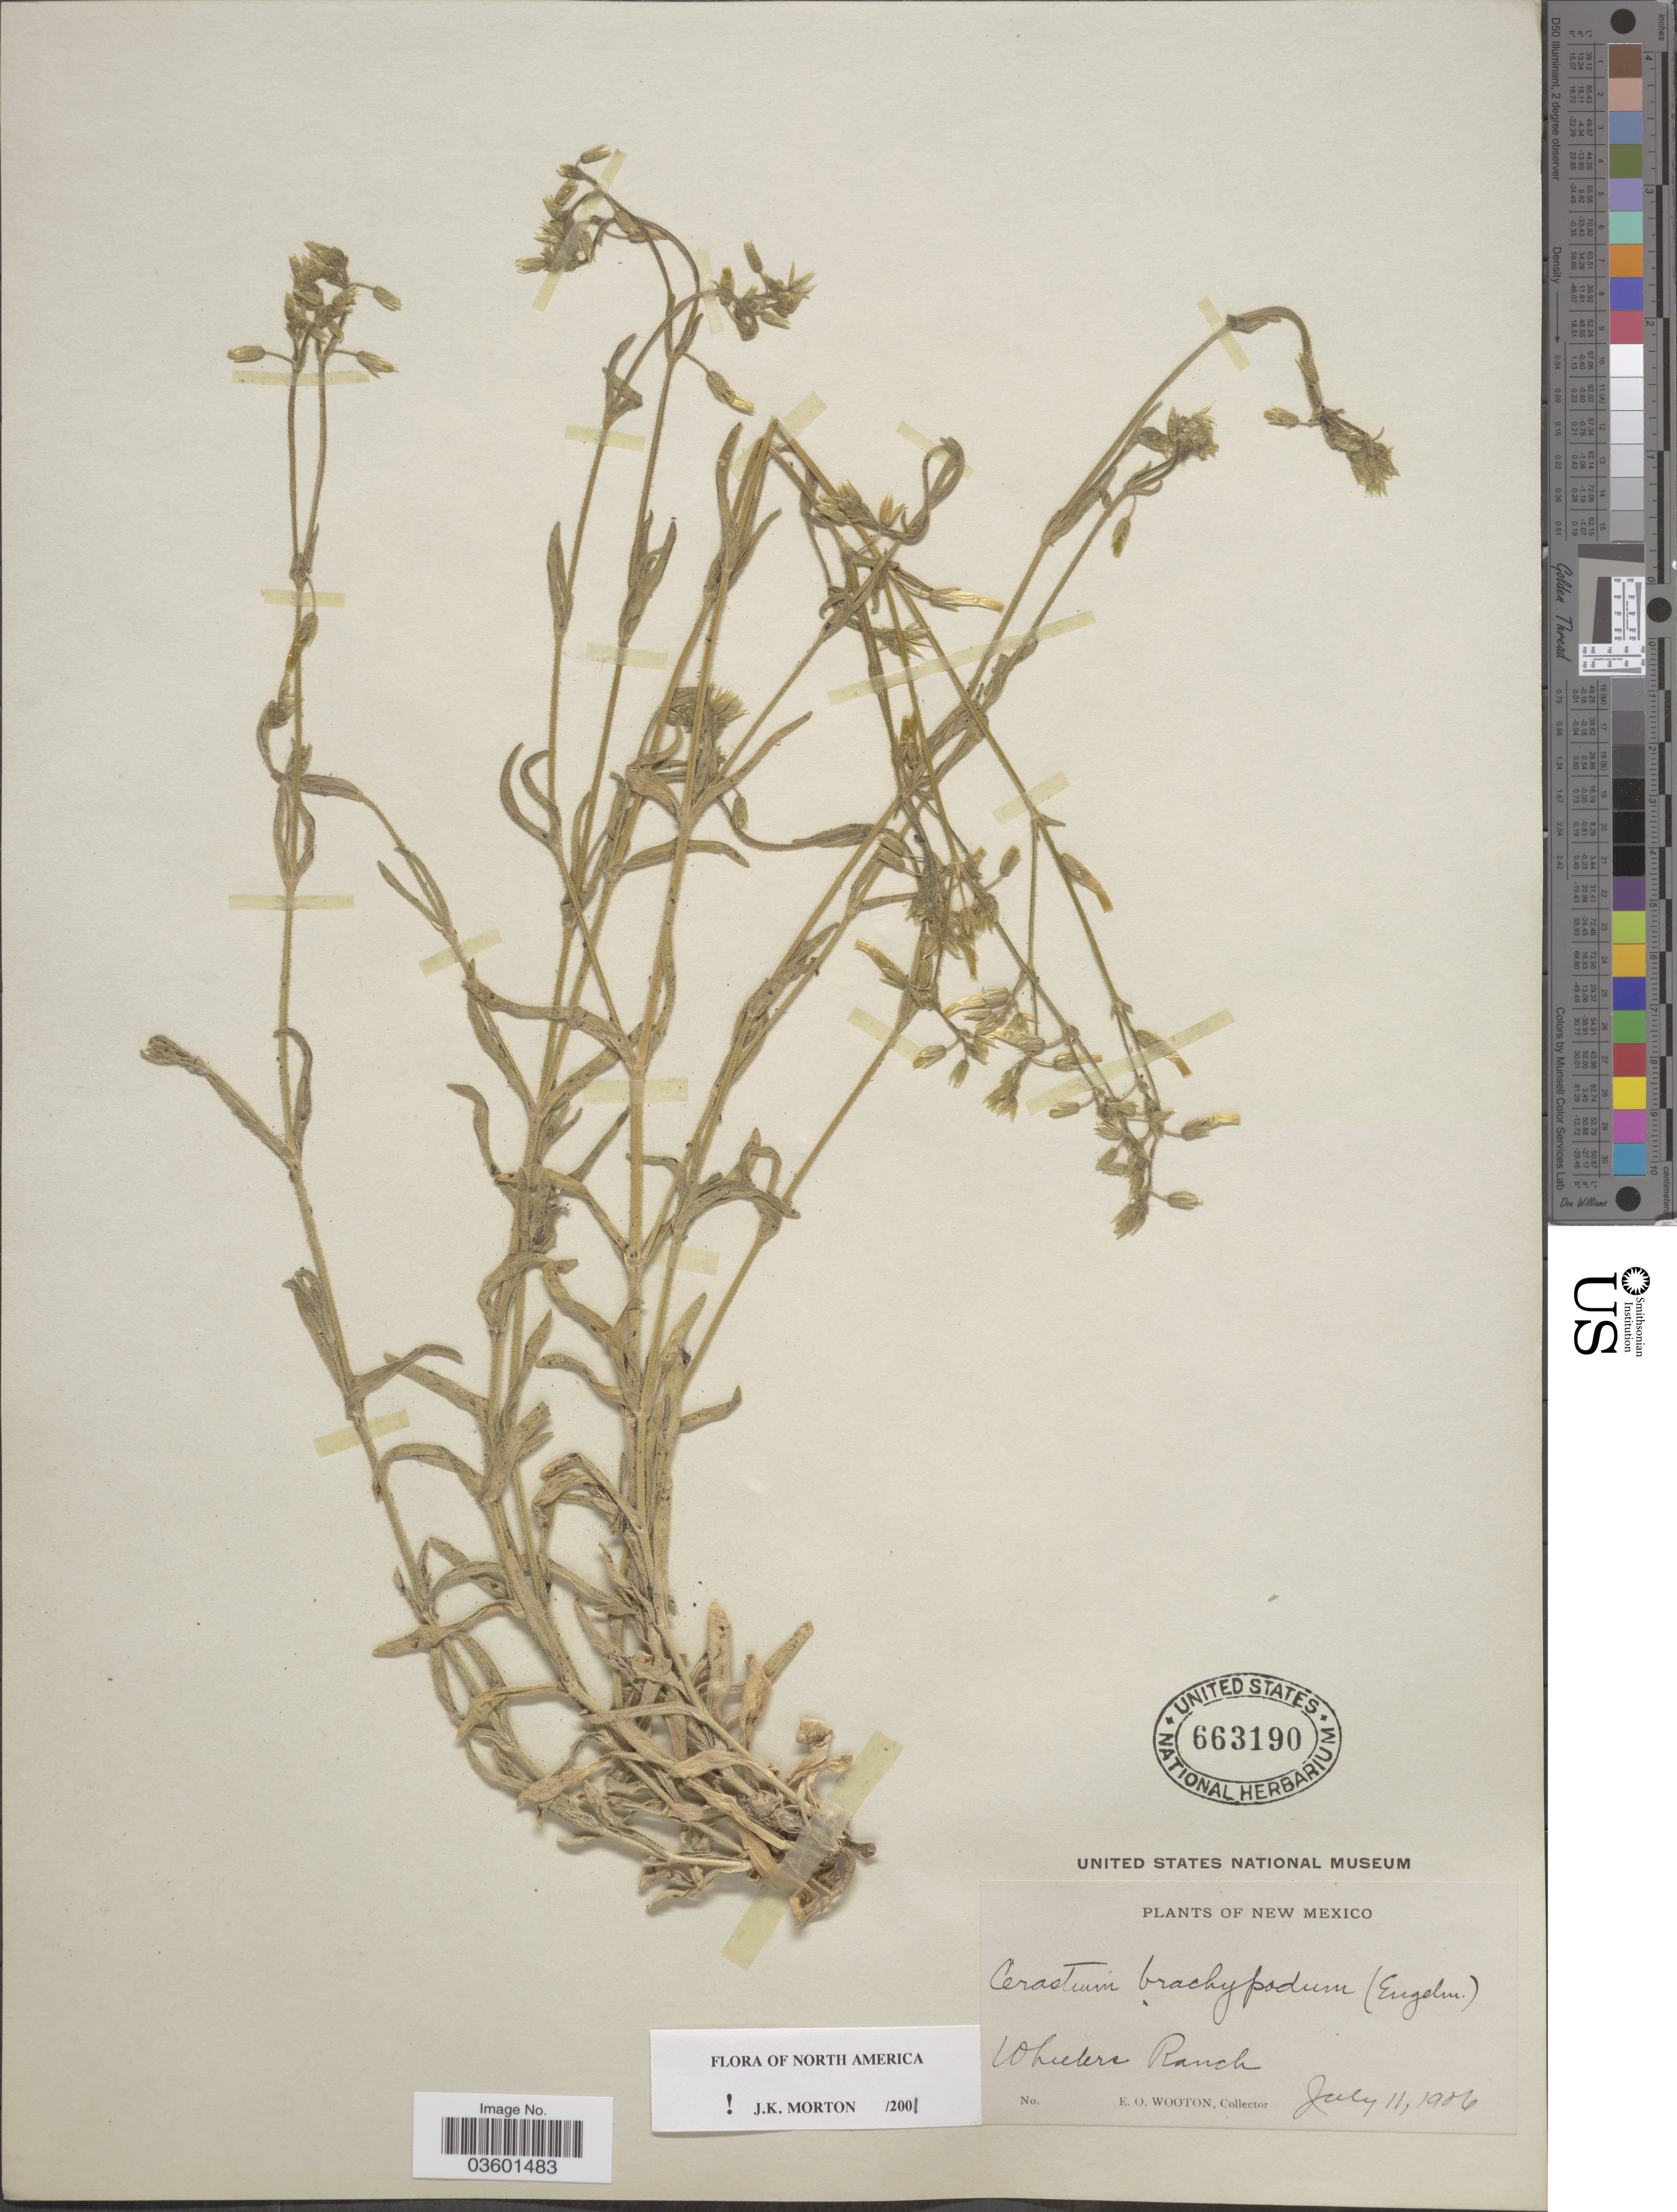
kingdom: Plantae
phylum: Tracheophyta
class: Magnoliopsida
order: Caryophyllales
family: Caryophyllaceae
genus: Cerastium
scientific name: Cerastium brachypodum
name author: (Engelm. ex A. Gray) B.L. Rob.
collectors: E. O. Wooton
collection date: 1906-07-11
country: United States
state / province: New Mexico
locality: Wheelers Ranch.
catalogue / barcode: US 663190